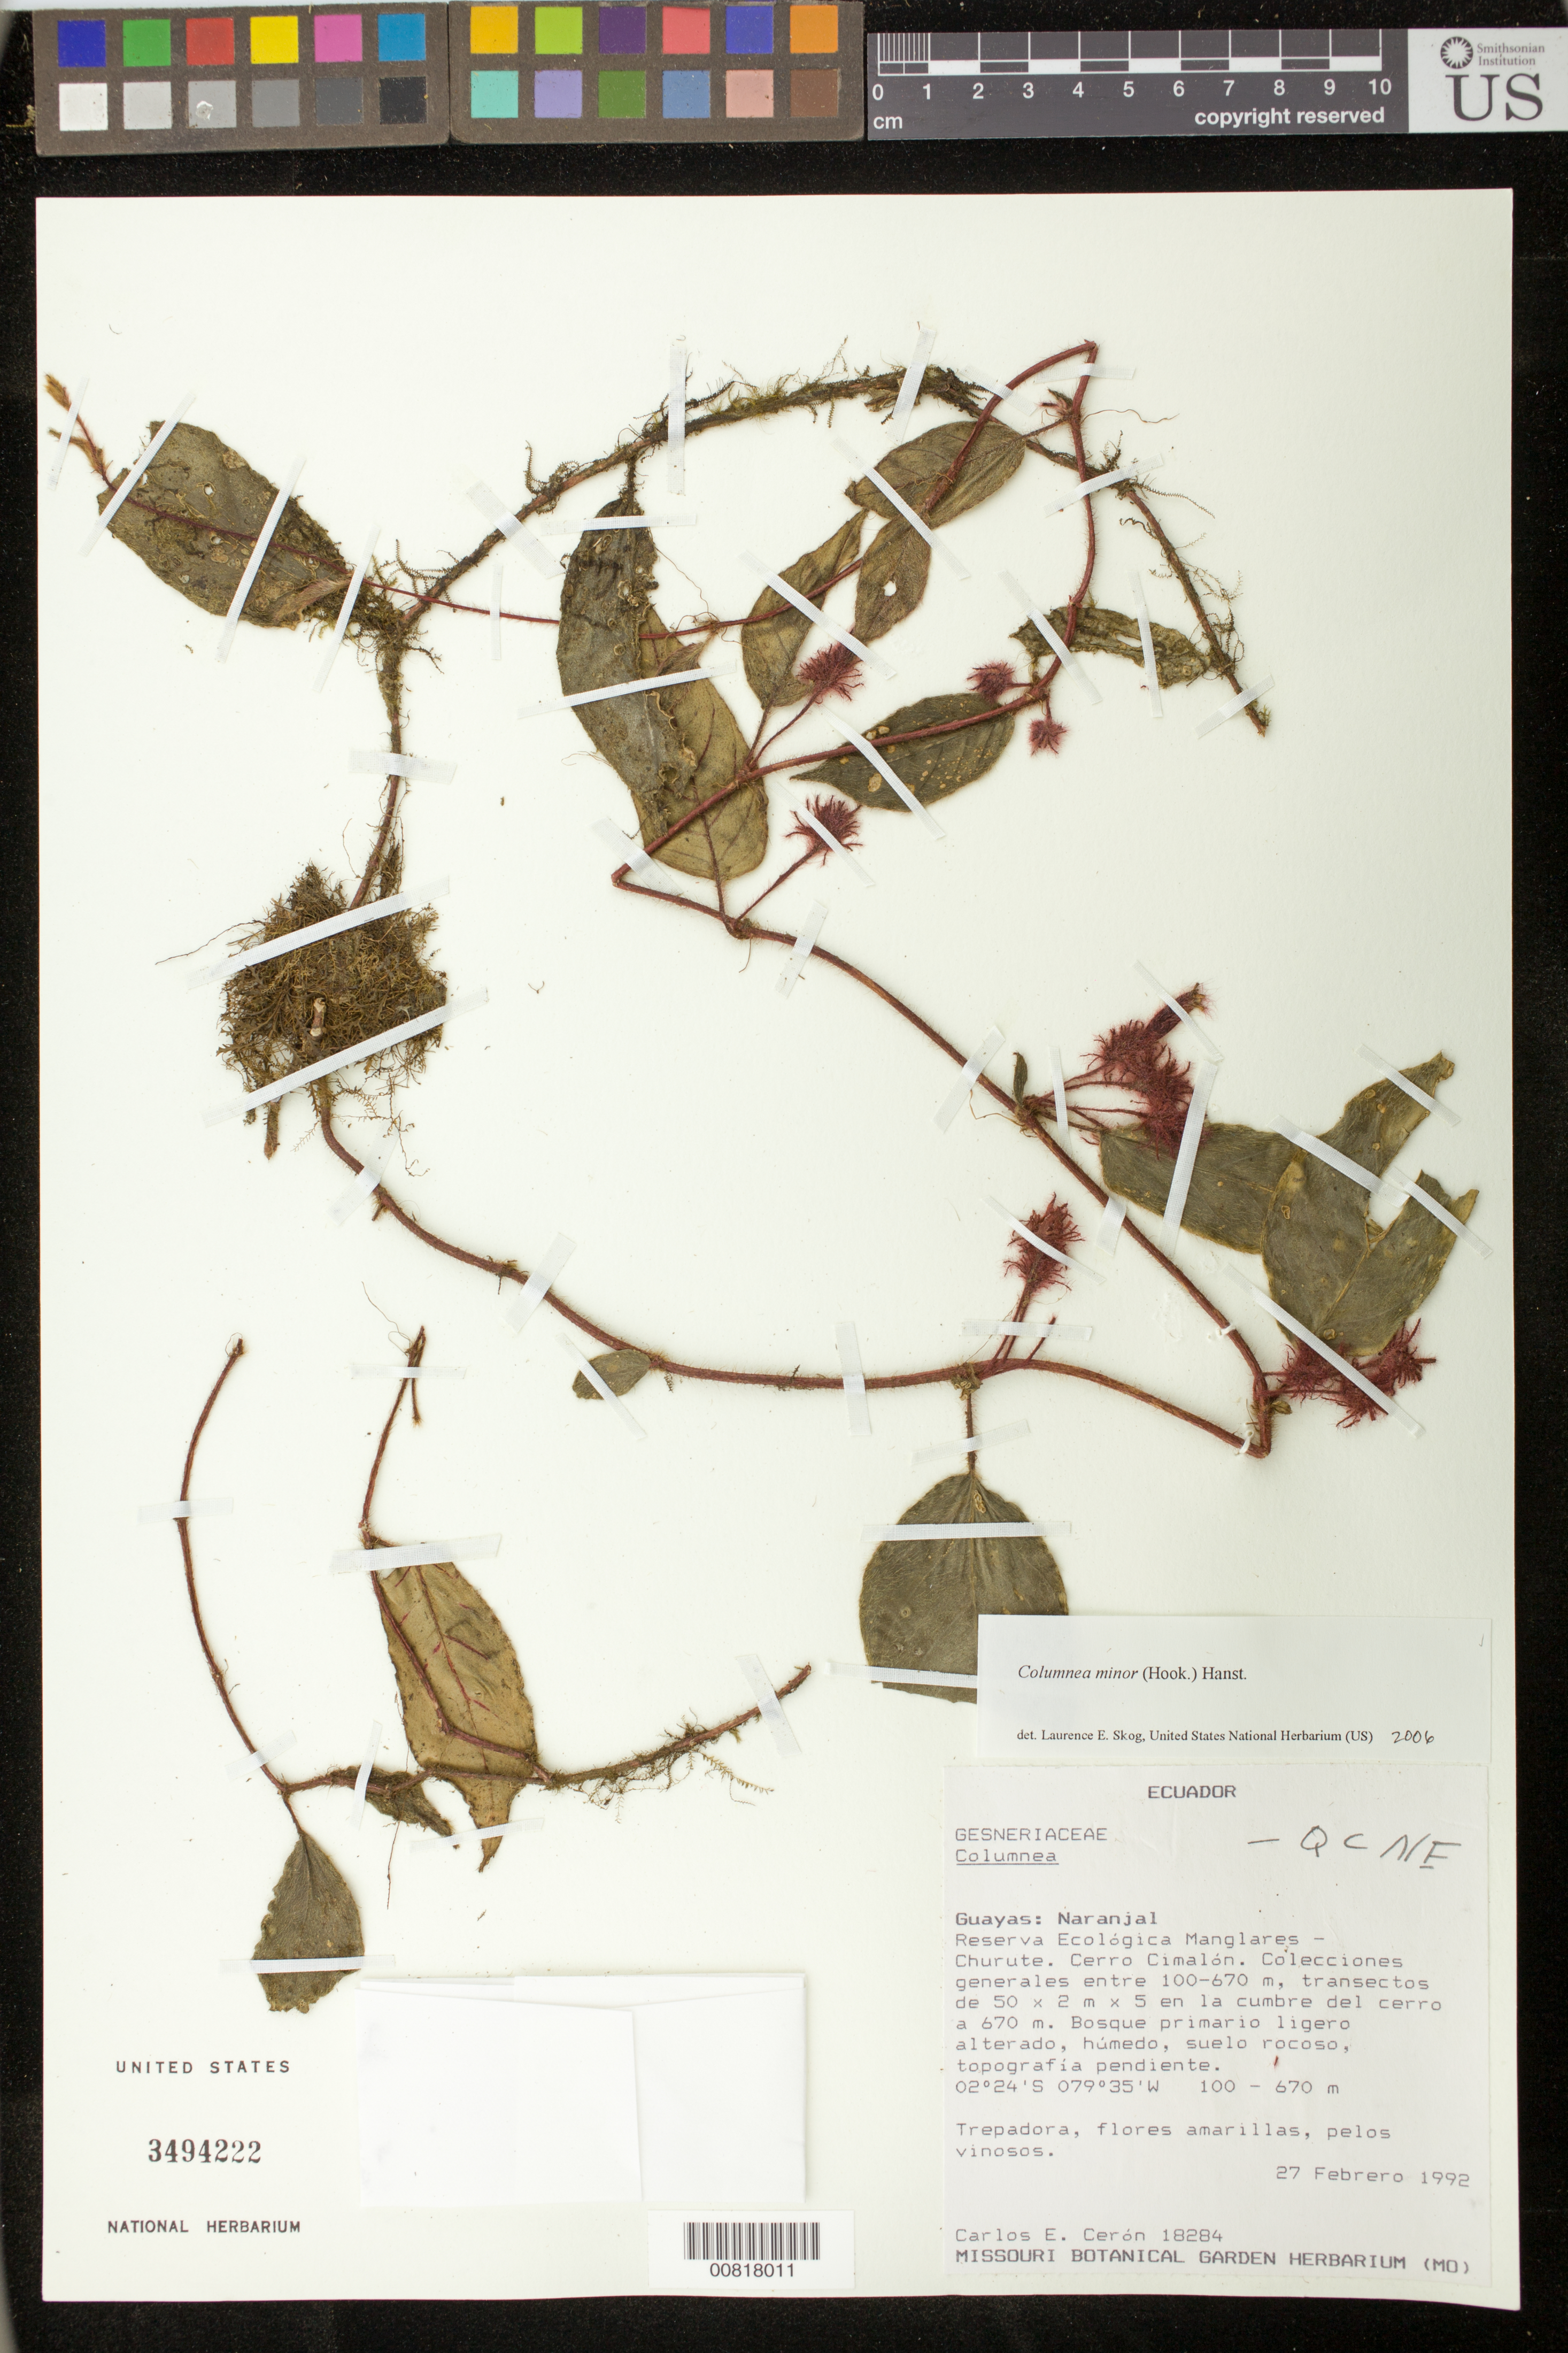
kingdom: Plantae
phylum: Tracheophyta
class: Magnoliopsida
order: Lamiales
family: Gesneriaceae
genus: Columnea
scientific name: Columnea minor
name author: (Hook.) Hanst.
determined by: Skog, Laurence E.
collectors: C. E. Cerón M.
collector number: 18284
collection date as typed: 27 Feb 1992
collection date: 1992-02-27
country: Ecuador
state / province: Guayas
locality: Guayas: Naranjal. Reserva Ecologica Manglares-Churute. Cerro Cimalón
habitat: Bosque primario ligero alterado, húmedo, suelo rocoso, topografía pendiente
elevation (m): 100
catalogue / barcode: US 3494222